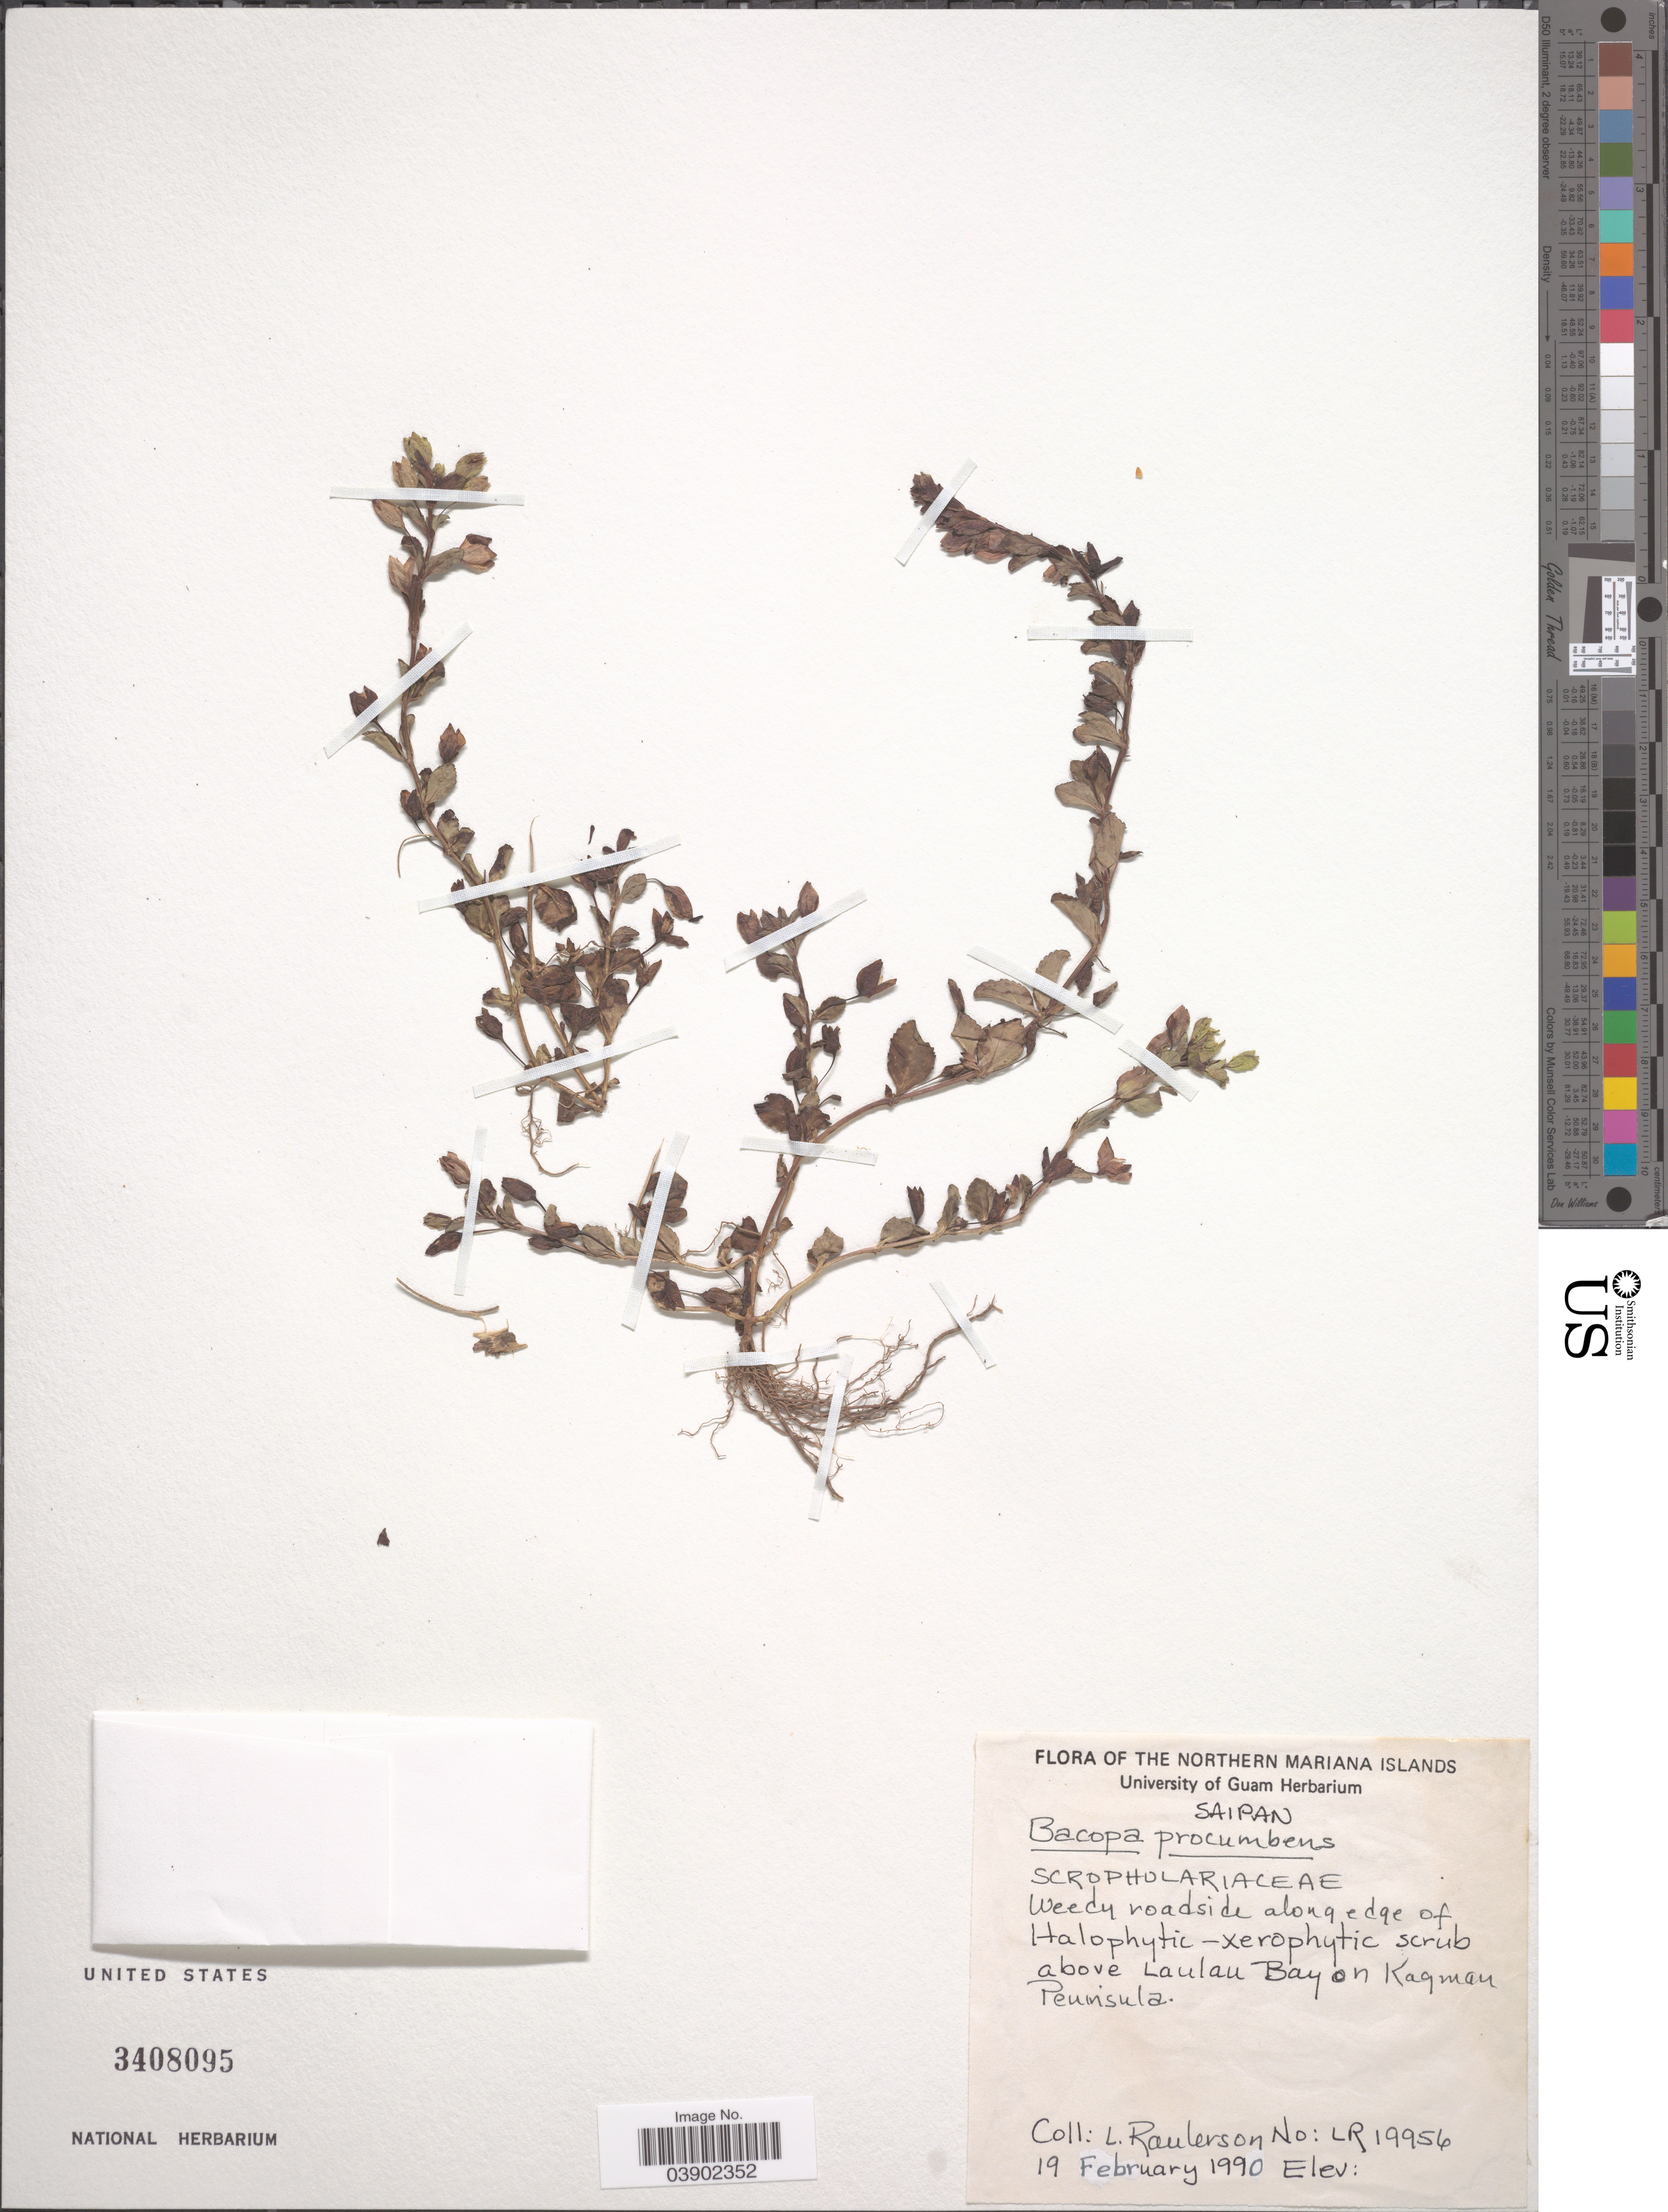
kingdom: Plantae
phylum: Tracheophyta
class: Magnoliopsida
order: Lamiales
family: Plantaginaceae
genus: Bacopa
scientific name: Bacopa procumbens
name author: (Mill.) Greenm.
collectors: L. Raulerson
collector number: LR19956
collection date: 1990-02-19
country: Northern Mariana Islands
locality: Saipan. Above Laulau Bay on Kagman Peninsula.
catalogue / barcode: US 3408095